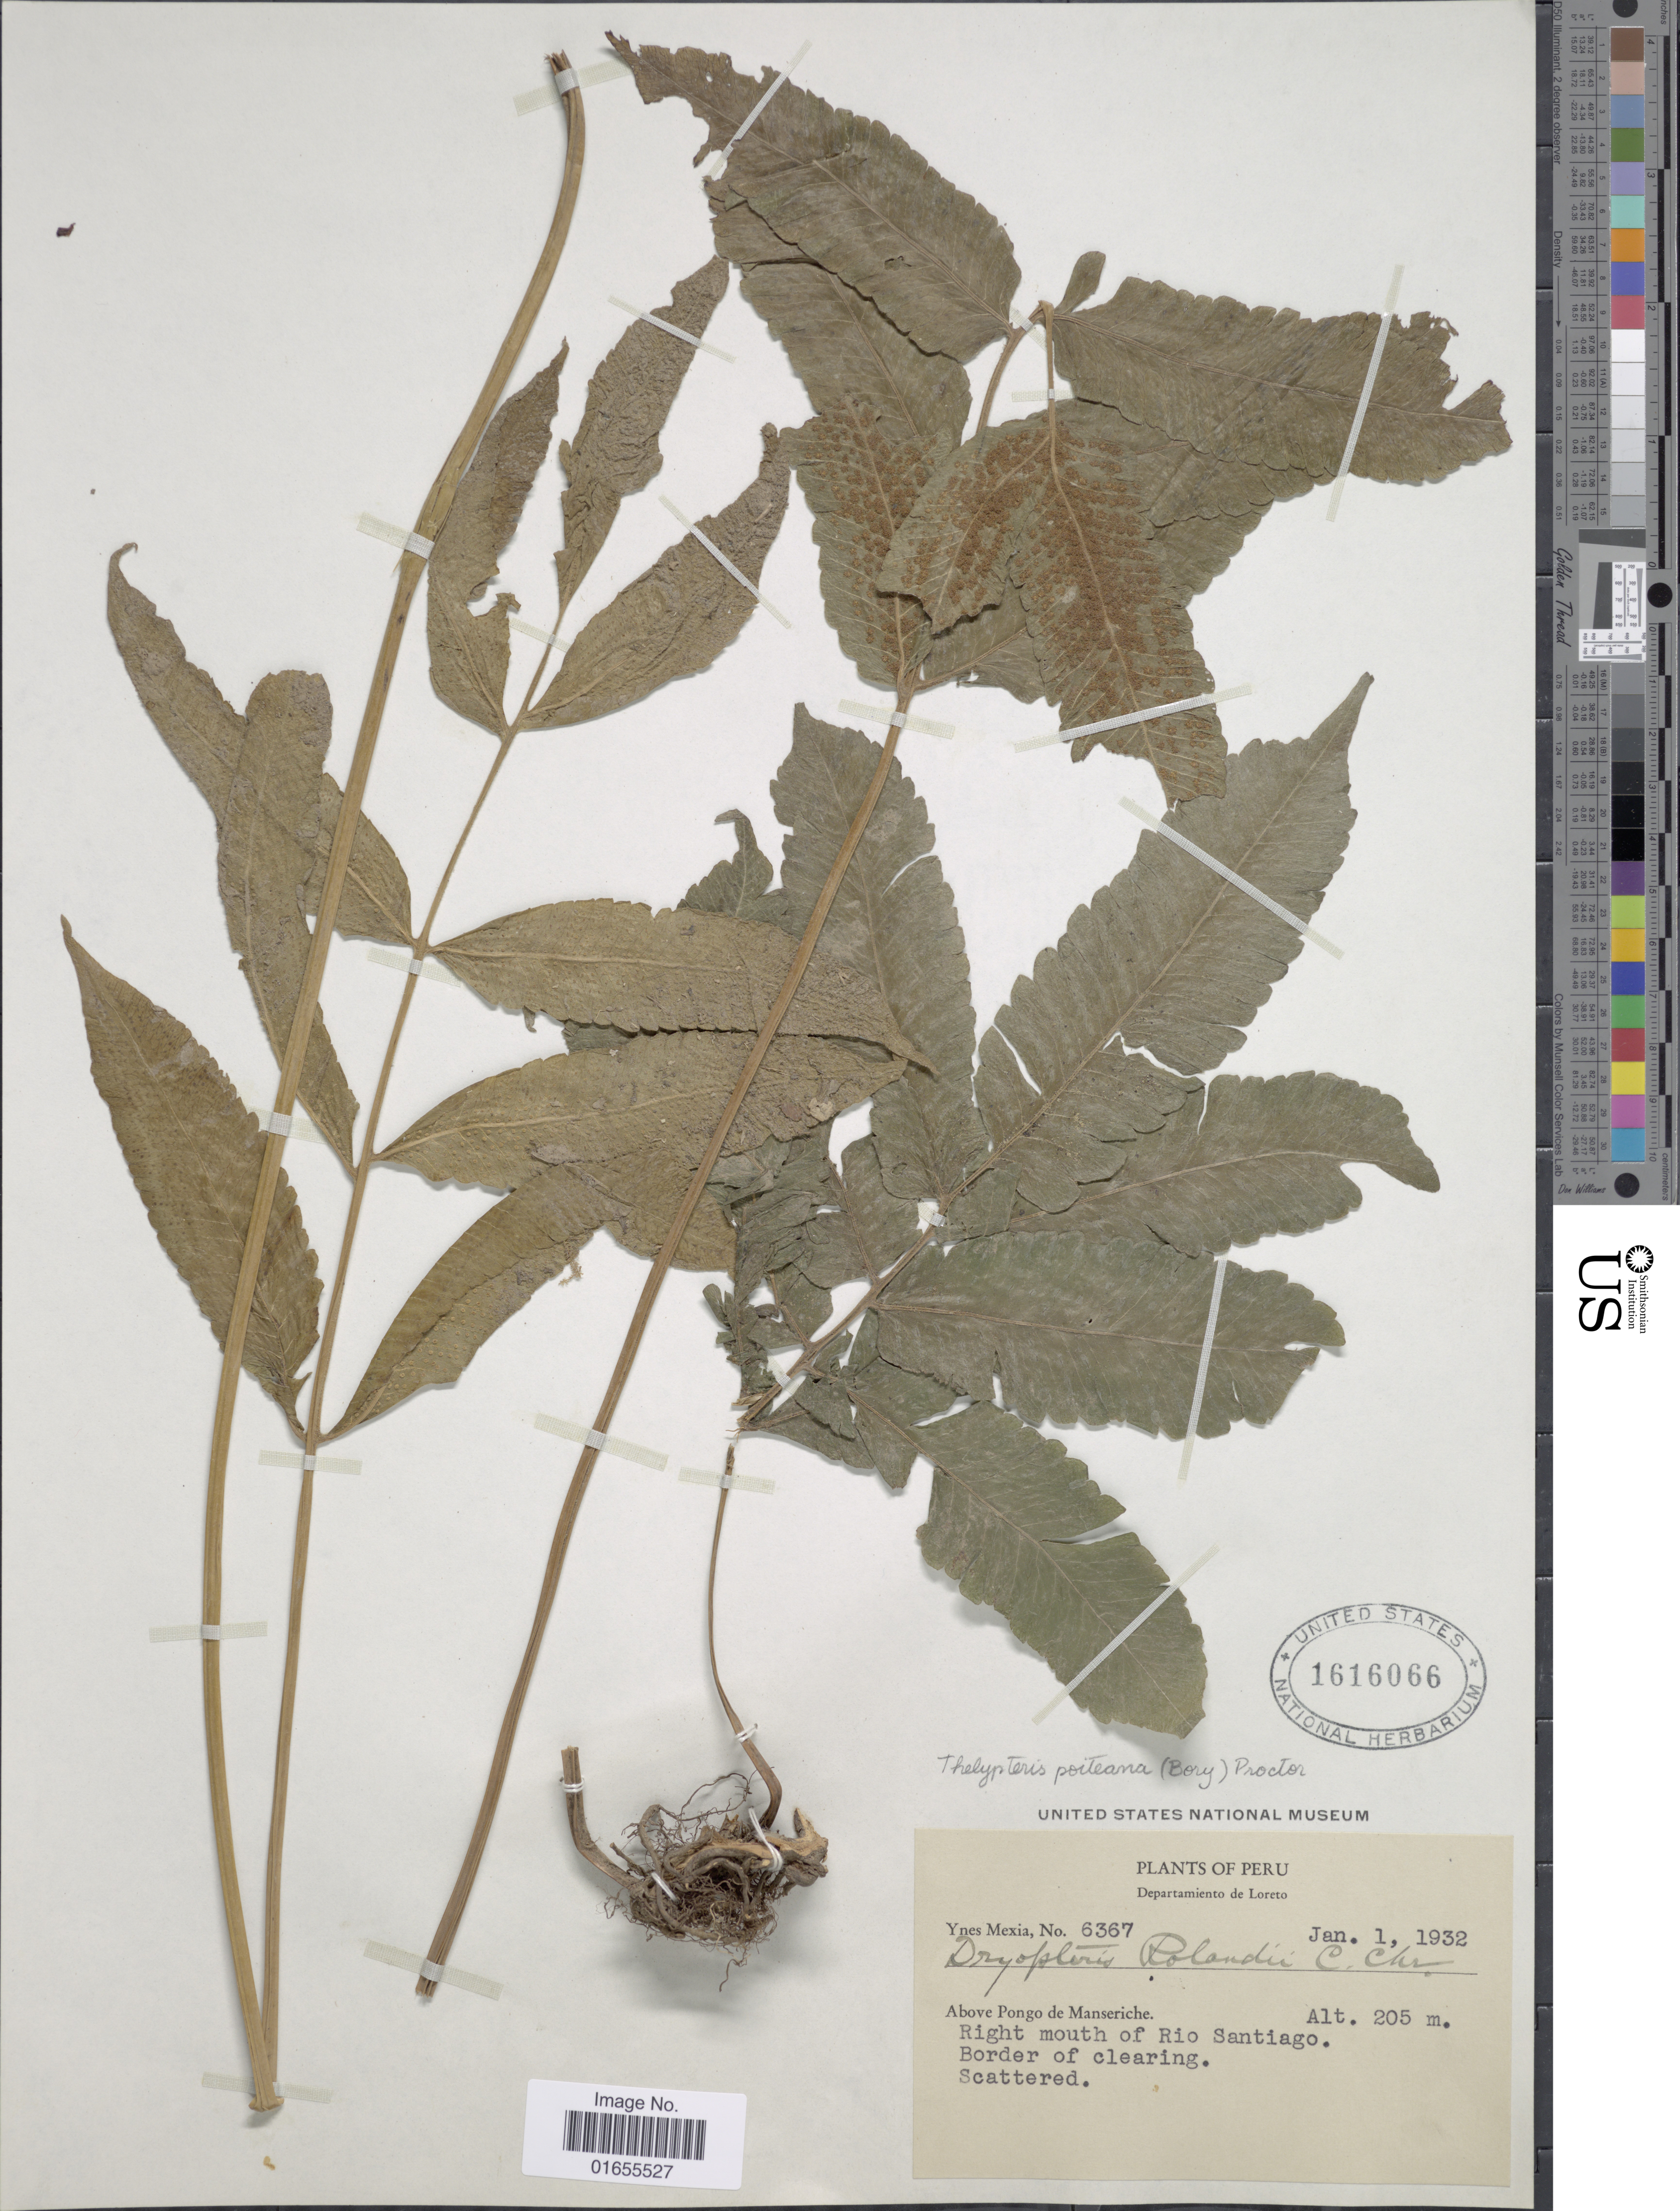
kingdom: Plantae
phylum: Tracheophyta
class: Polypodiopsida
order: Polypodiales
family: Thelypteridaceae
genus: Goniopteris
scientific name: Goniopteris poiteana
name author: (Bory) Ching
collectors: Y. Mexia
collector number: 6367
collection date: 1932-01-01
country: Peru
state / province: Loreto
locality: Above Pongo de Manseriche, right mouth of Rio Santiago. Border of clearing. Scattered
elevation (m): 205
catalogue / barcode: US 1616066